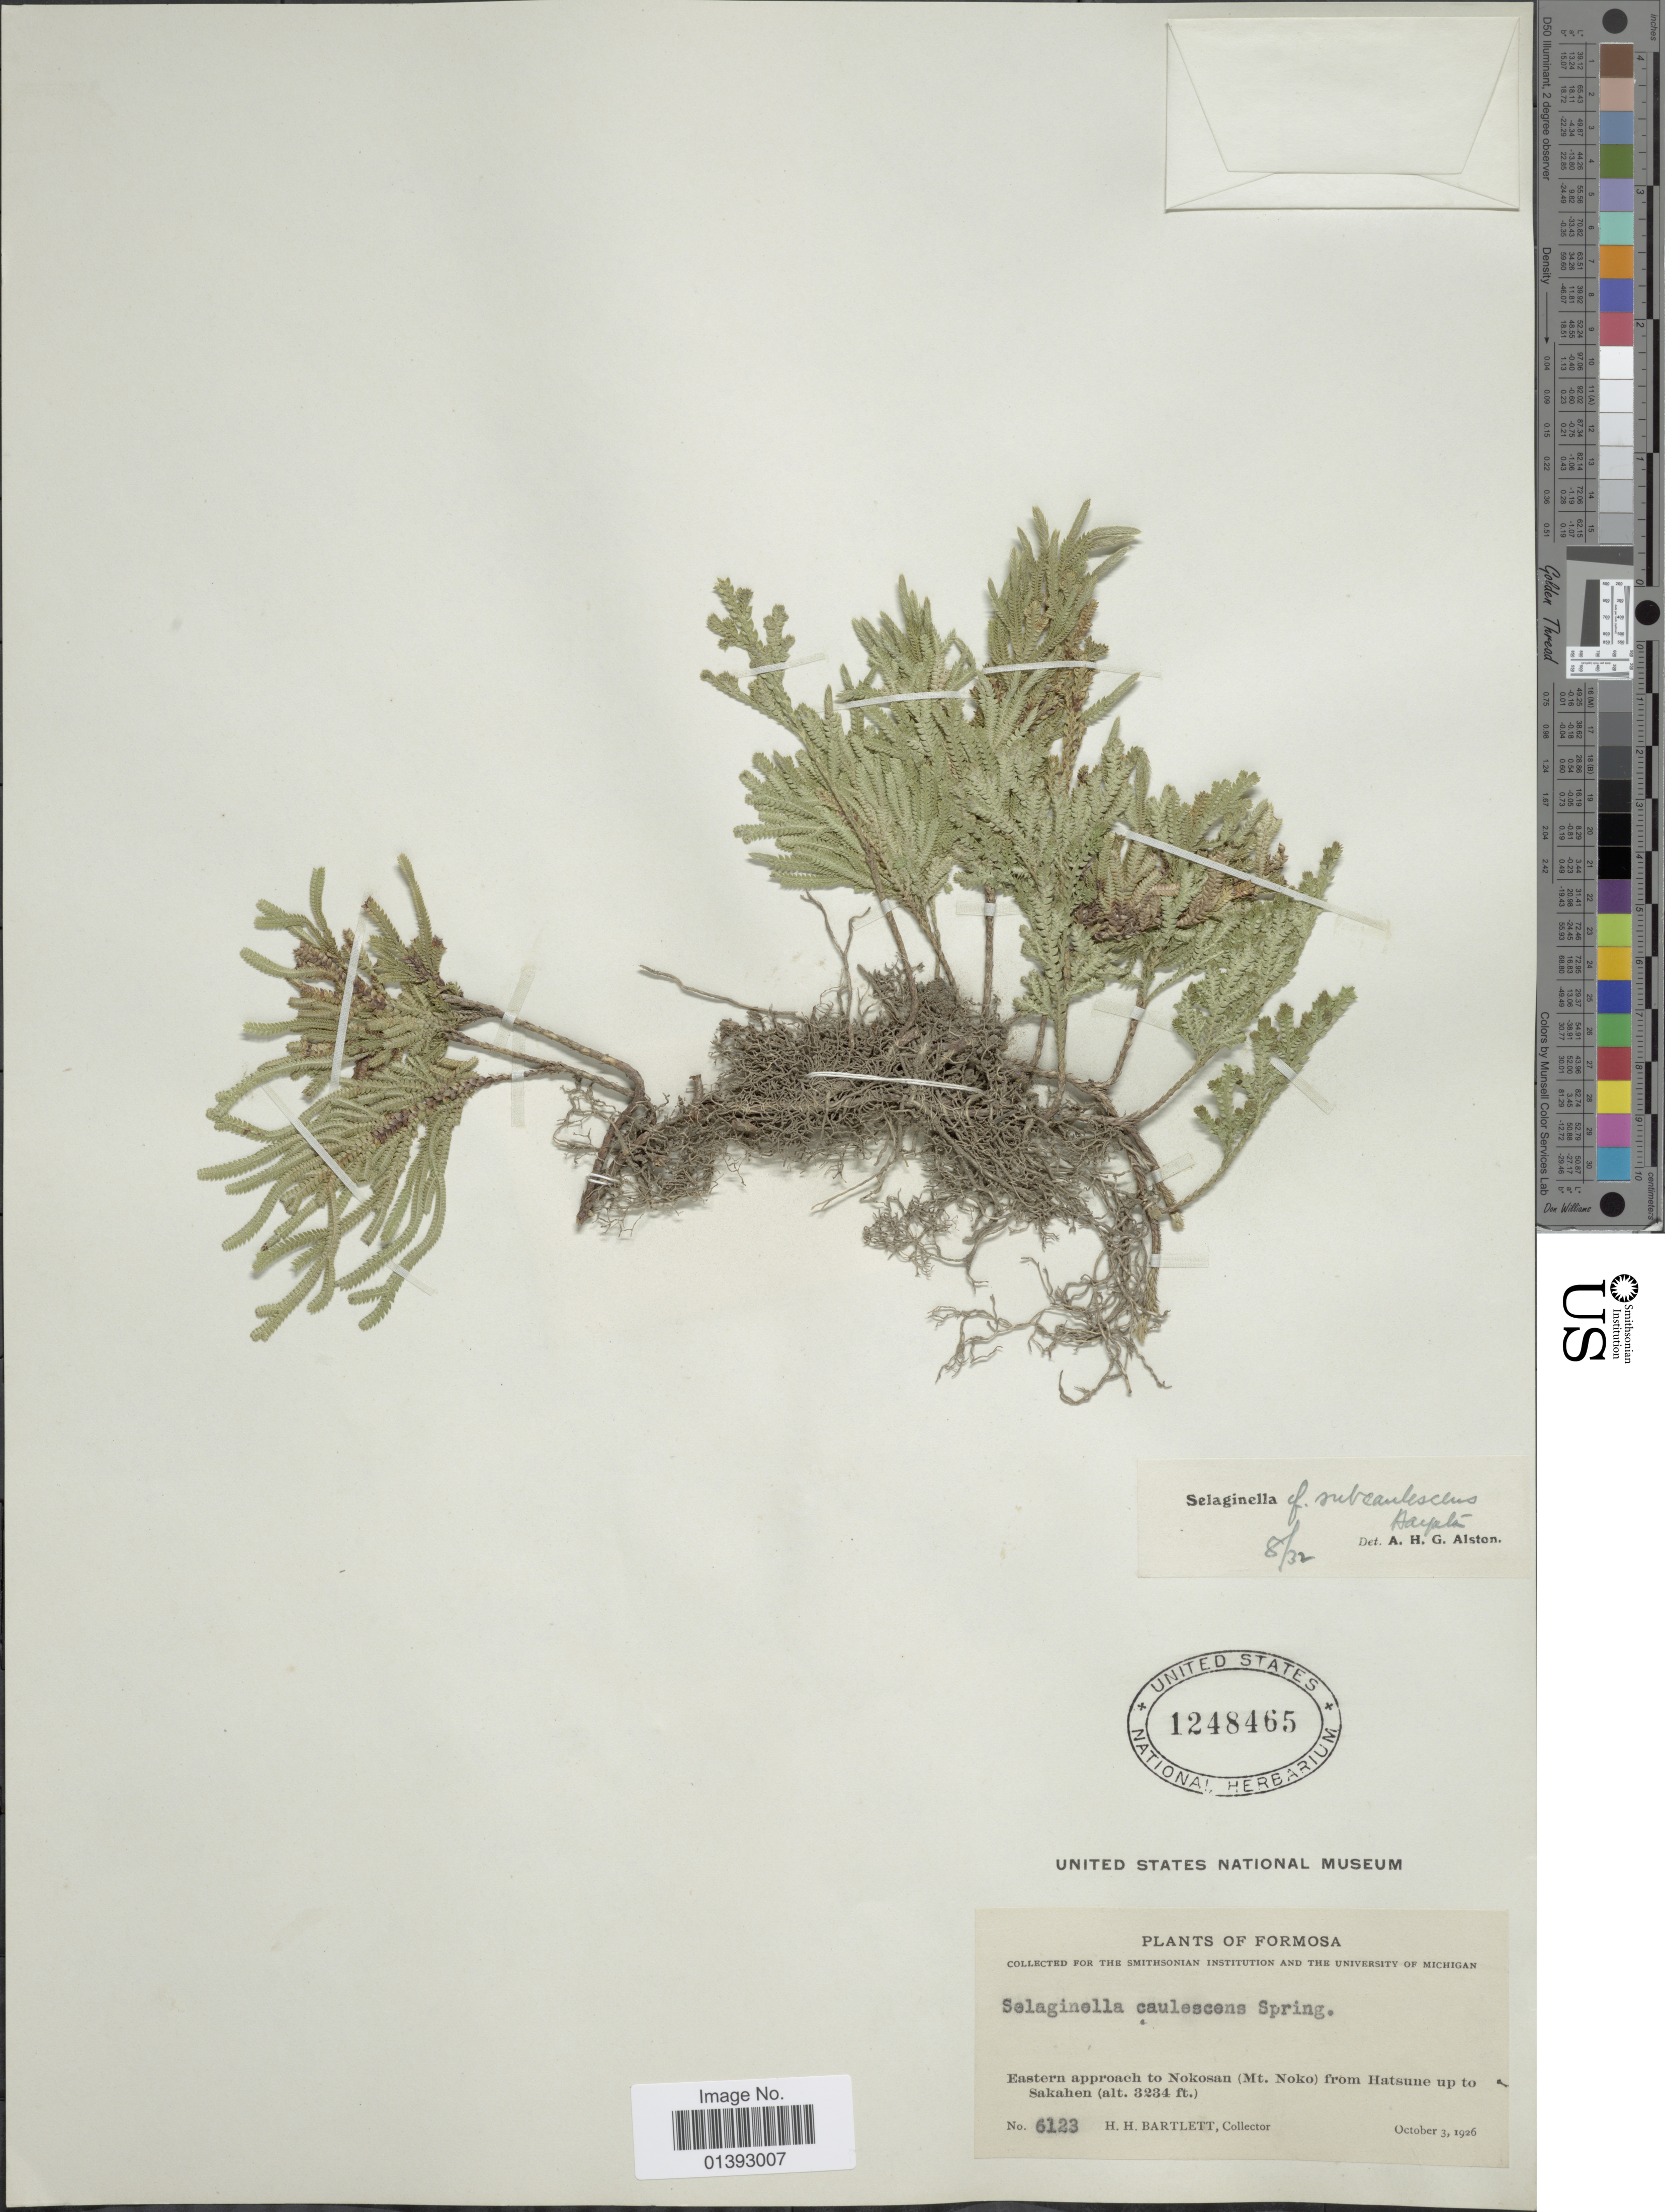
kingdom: Plantae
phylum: Tracheophyta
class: Lycopodiopsida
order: Selaginellales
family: Selaginellaceae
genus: Selaginella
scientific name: Selaginella moellendorffii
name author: Hieron.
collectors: H. H. Bartlett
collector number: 6123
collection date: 1926-10-03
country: Taiwan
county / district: Hualien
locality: Eastern approach to Nokosan(Mt. Noko) from Hatsune up to Sakahen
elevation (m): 986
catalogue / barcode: US 1248465